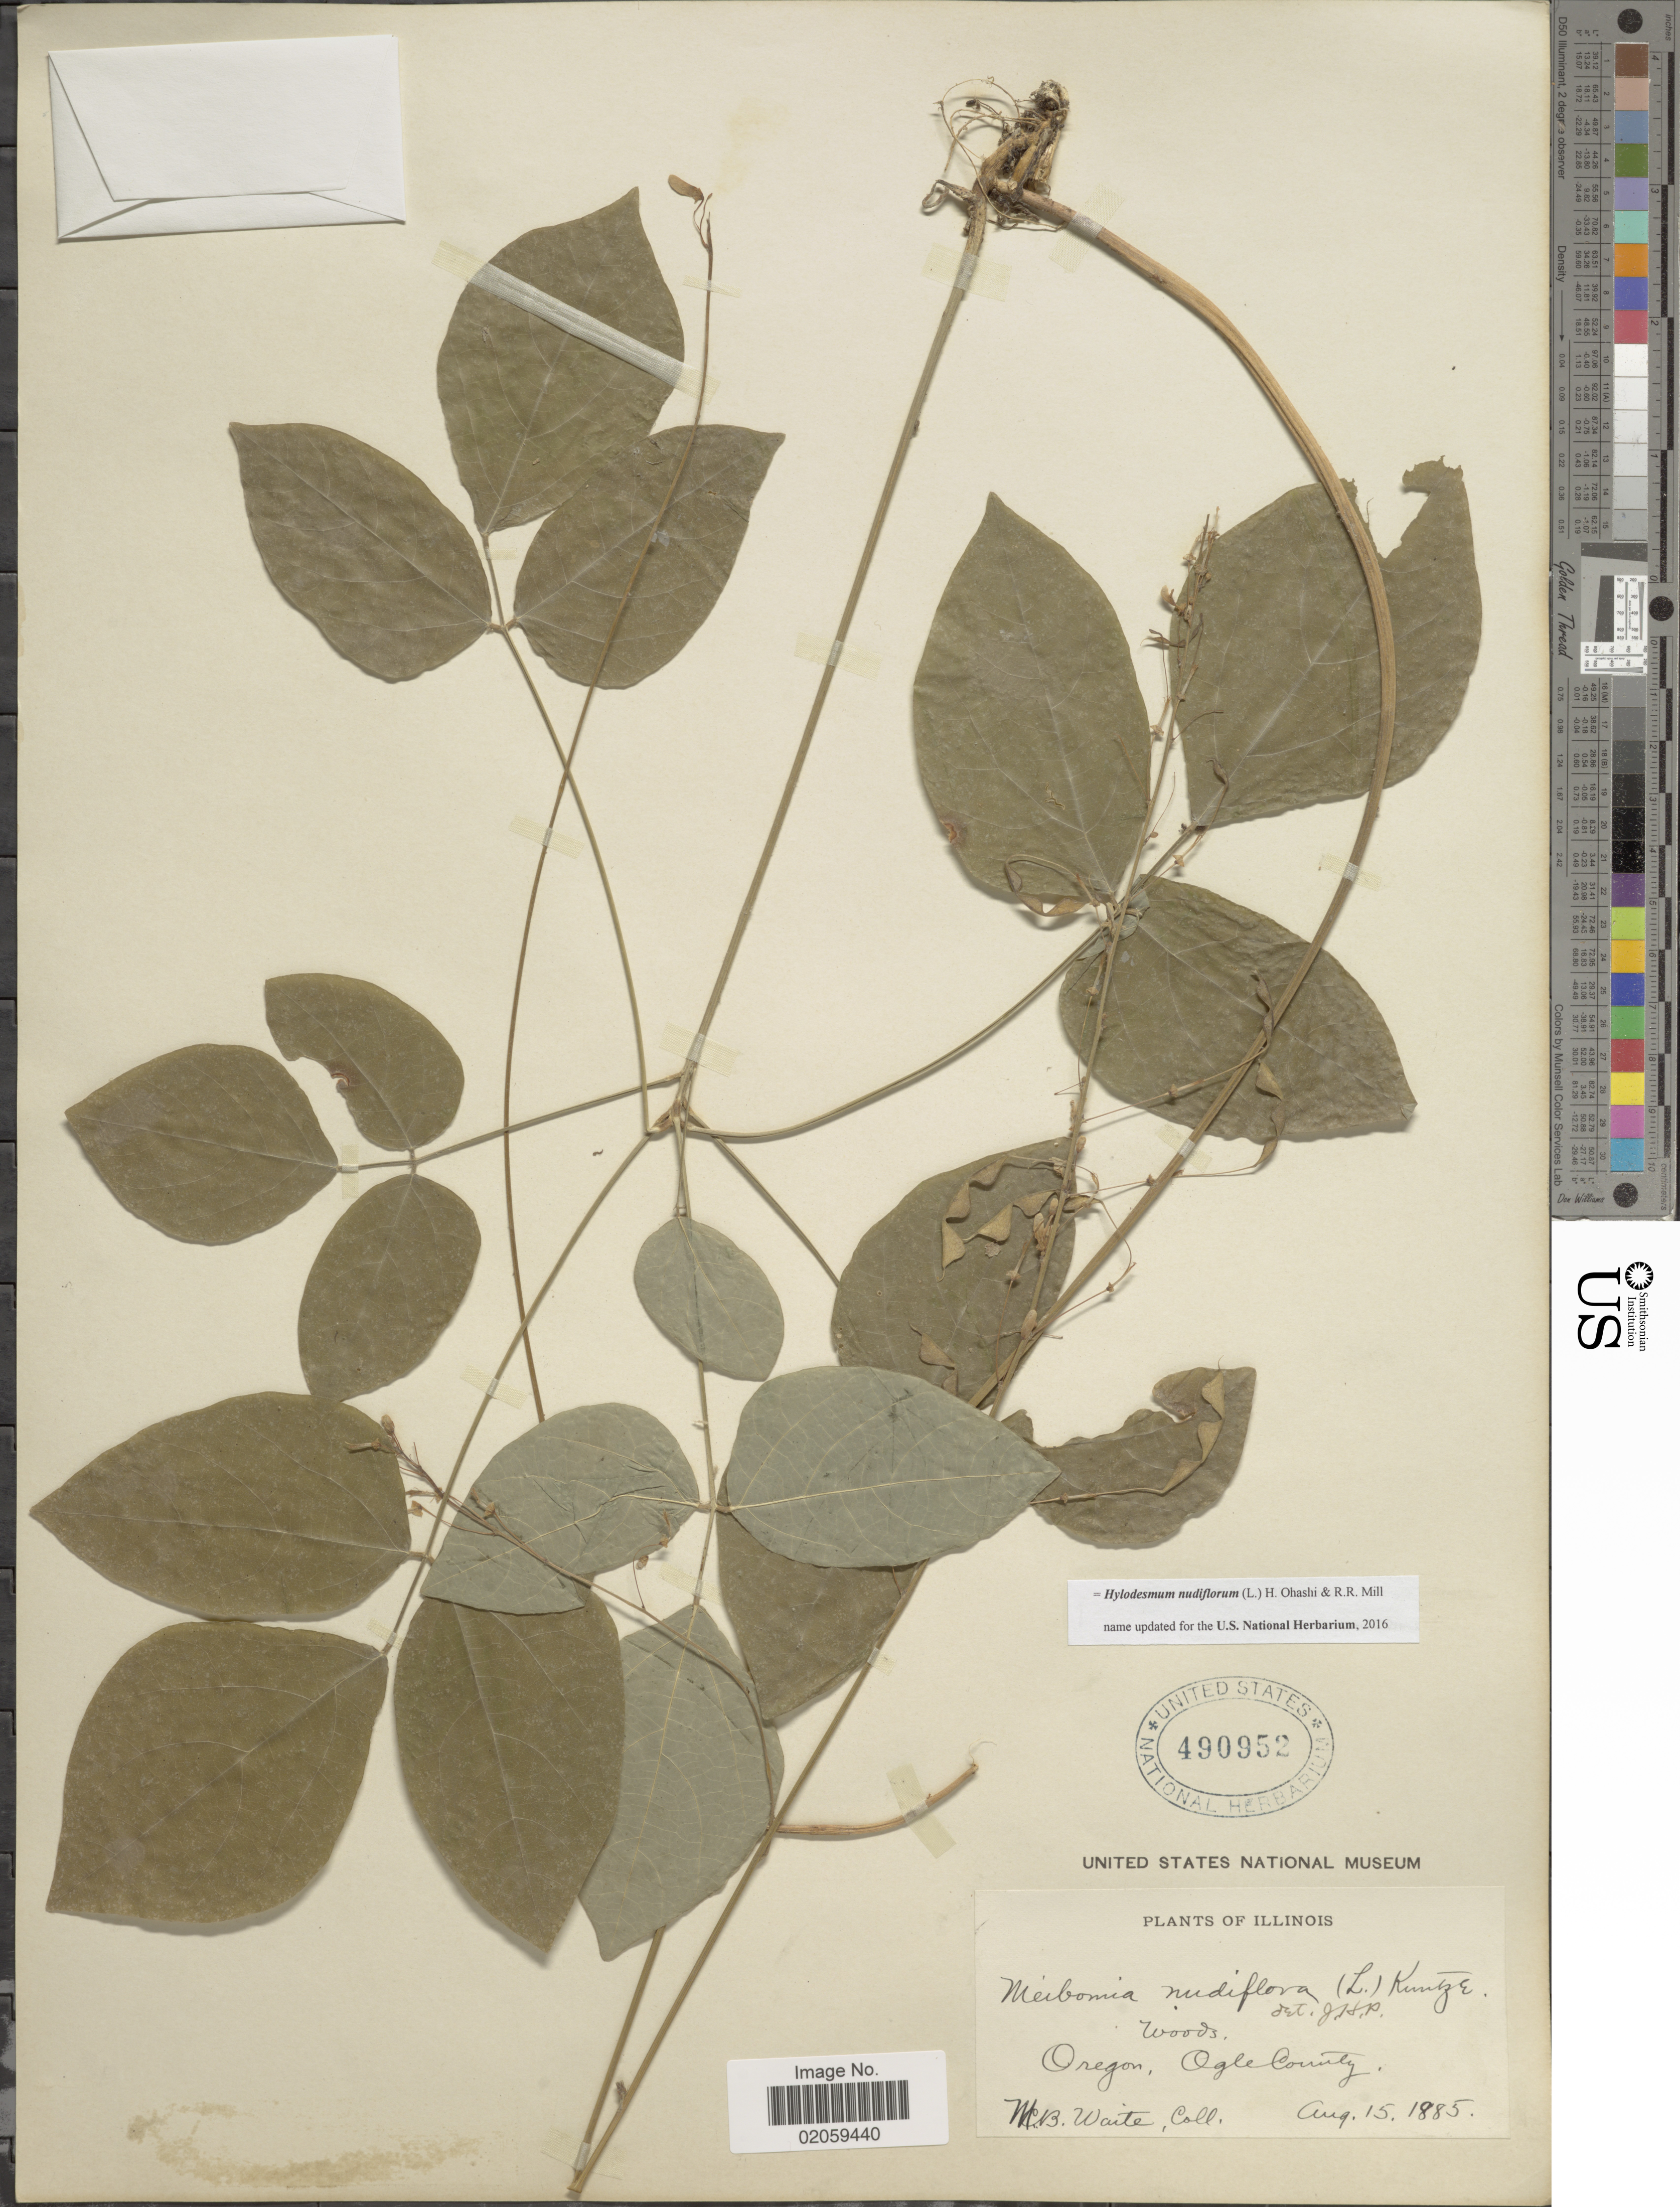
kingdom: Plantae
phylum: Tracheophyta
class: Magnoliopsida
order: Fabales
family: Fabaceae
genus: Hylodesmum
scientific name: Hylodesmum nudiflorum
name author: (L.) H. Ohashi & R.R. Mill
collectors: M. B. Waite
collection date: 1885-08-15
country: United States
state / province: Illinois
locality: Oregon, Ogle County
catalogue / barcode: US 490952